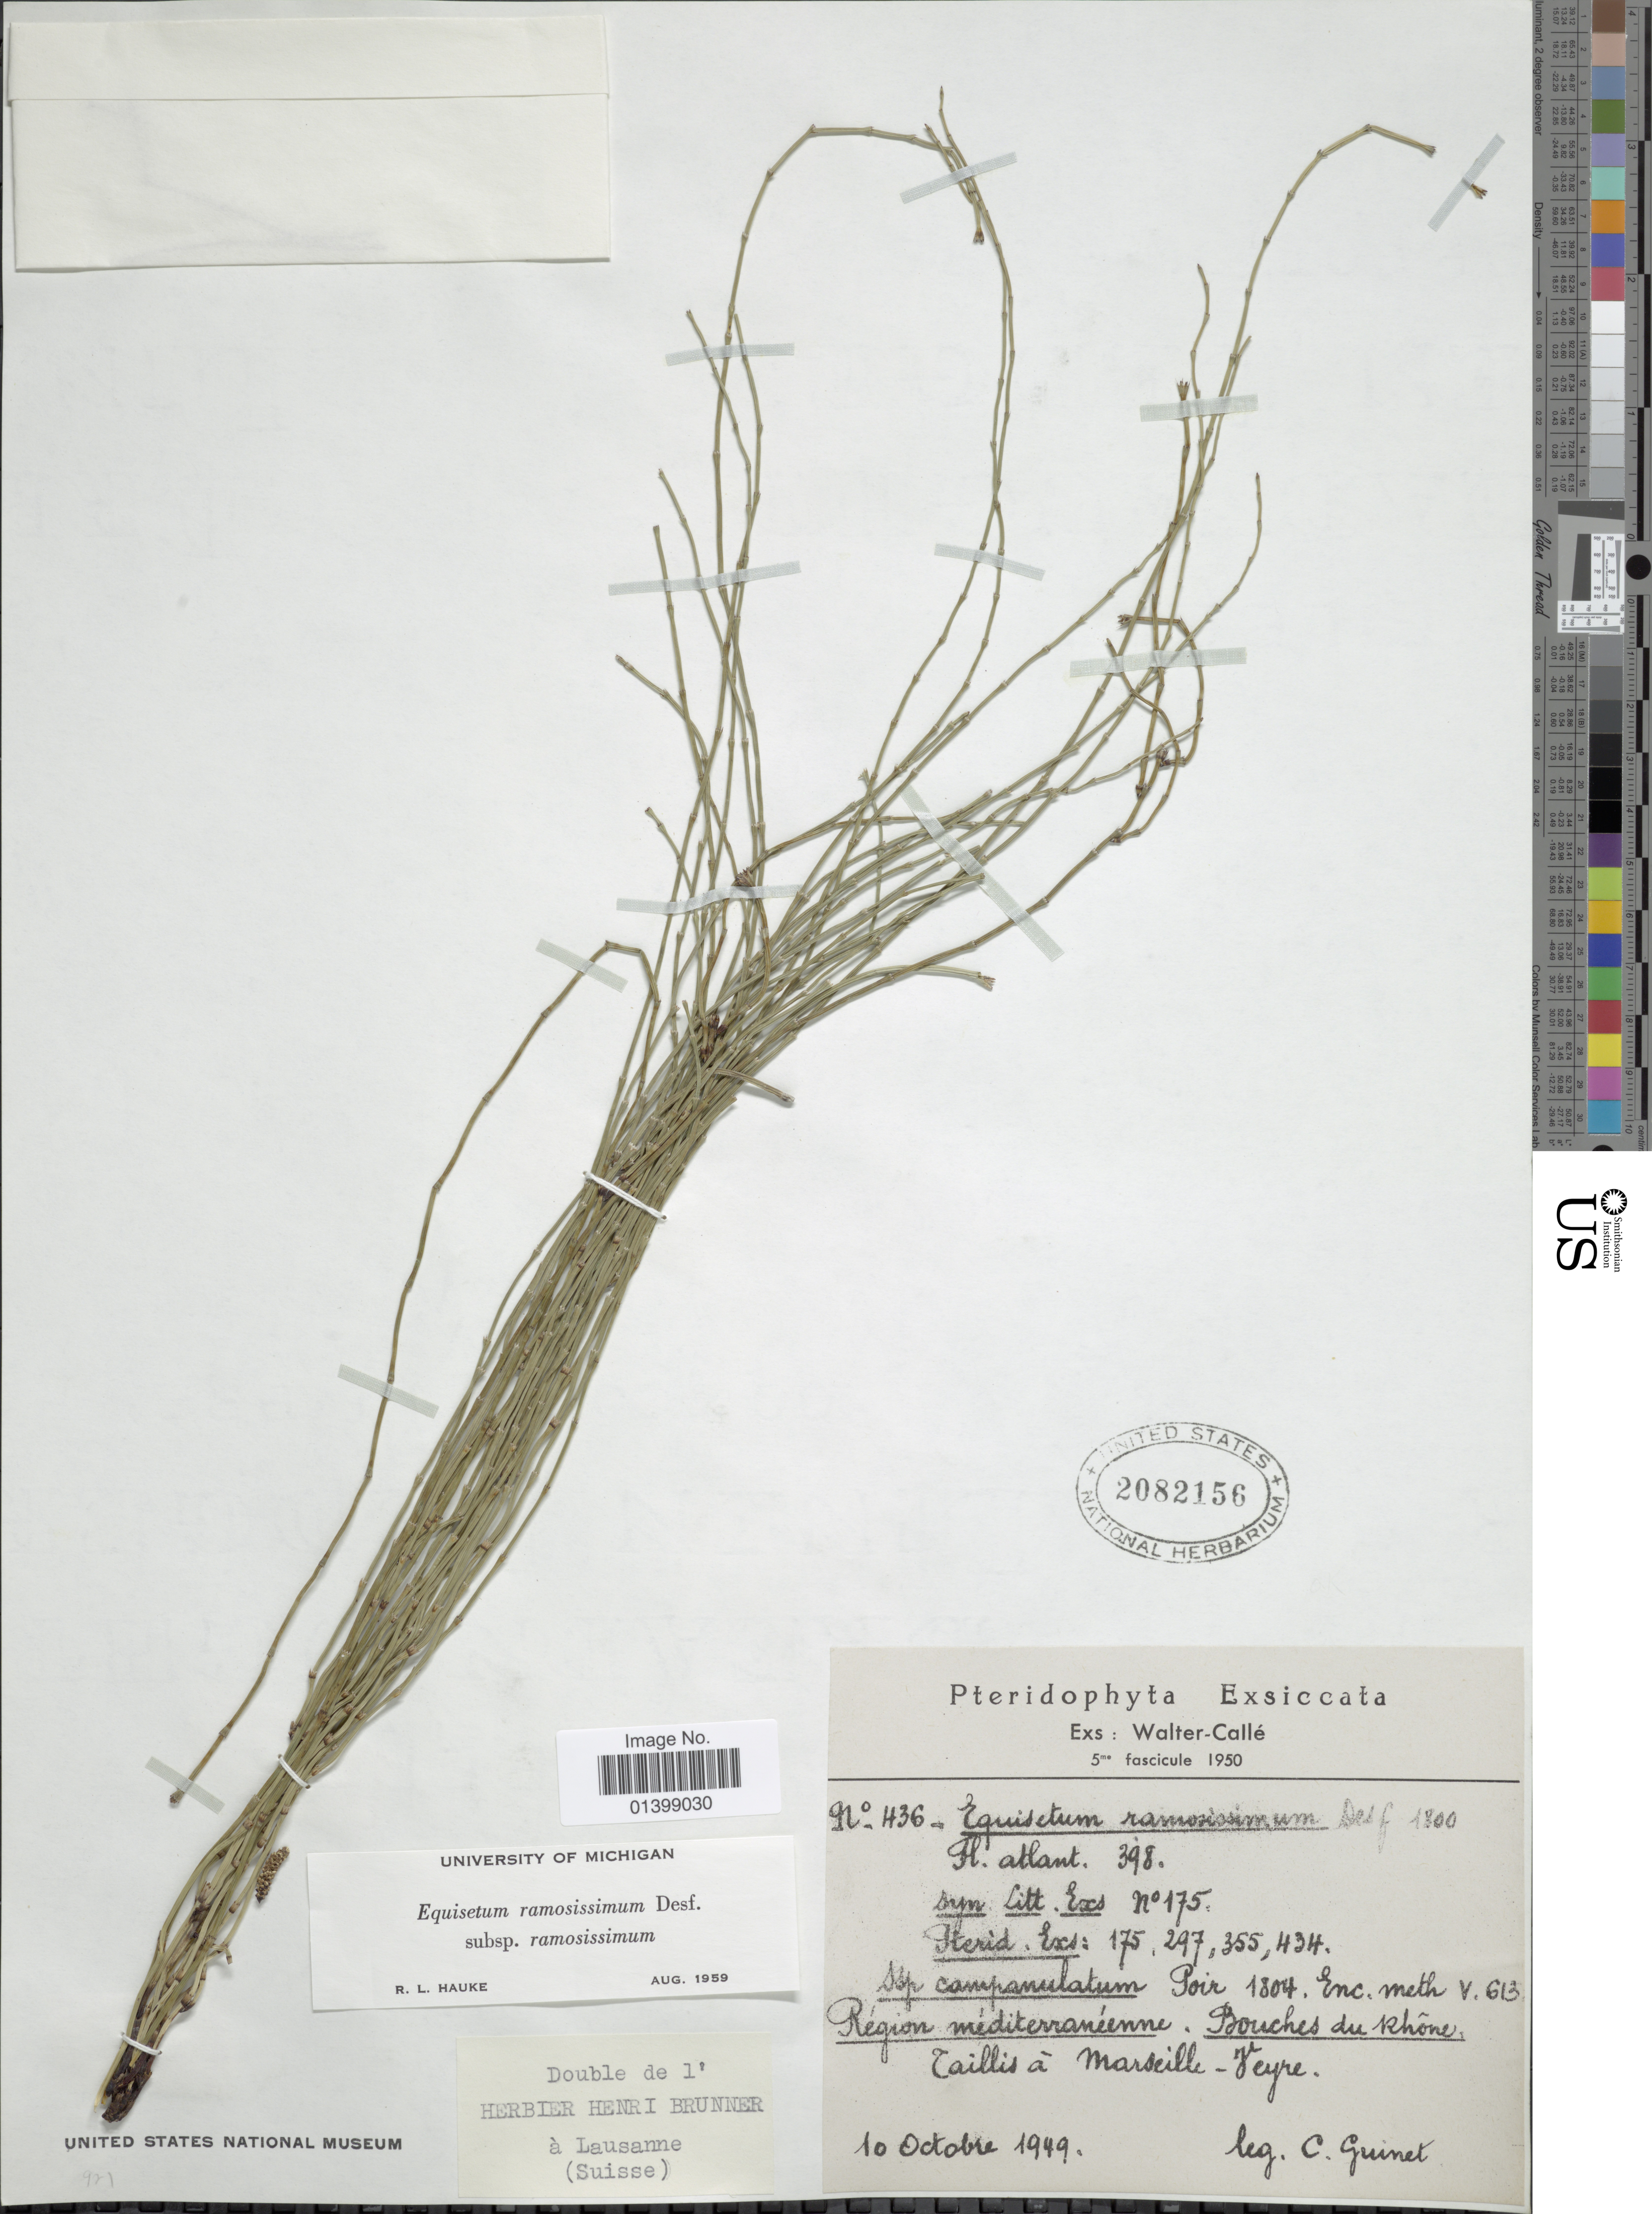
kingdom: Plantae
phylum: Tracheophyta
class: Polypodiopsida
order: Equisetales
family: Equisetaceae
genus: Equisetum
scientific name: Equisetum ramosissimum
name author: Desf.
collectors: C. Guinet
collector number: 436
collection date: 1949-10-10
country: France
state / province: Provence-Alpes-Côte d'Azur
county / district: Bouches-du-Rhône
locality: Region mediterranéeene, Bouches du Rhine, Caillis a Marseile-Veyre [interpreted]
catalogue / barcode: US 2082156